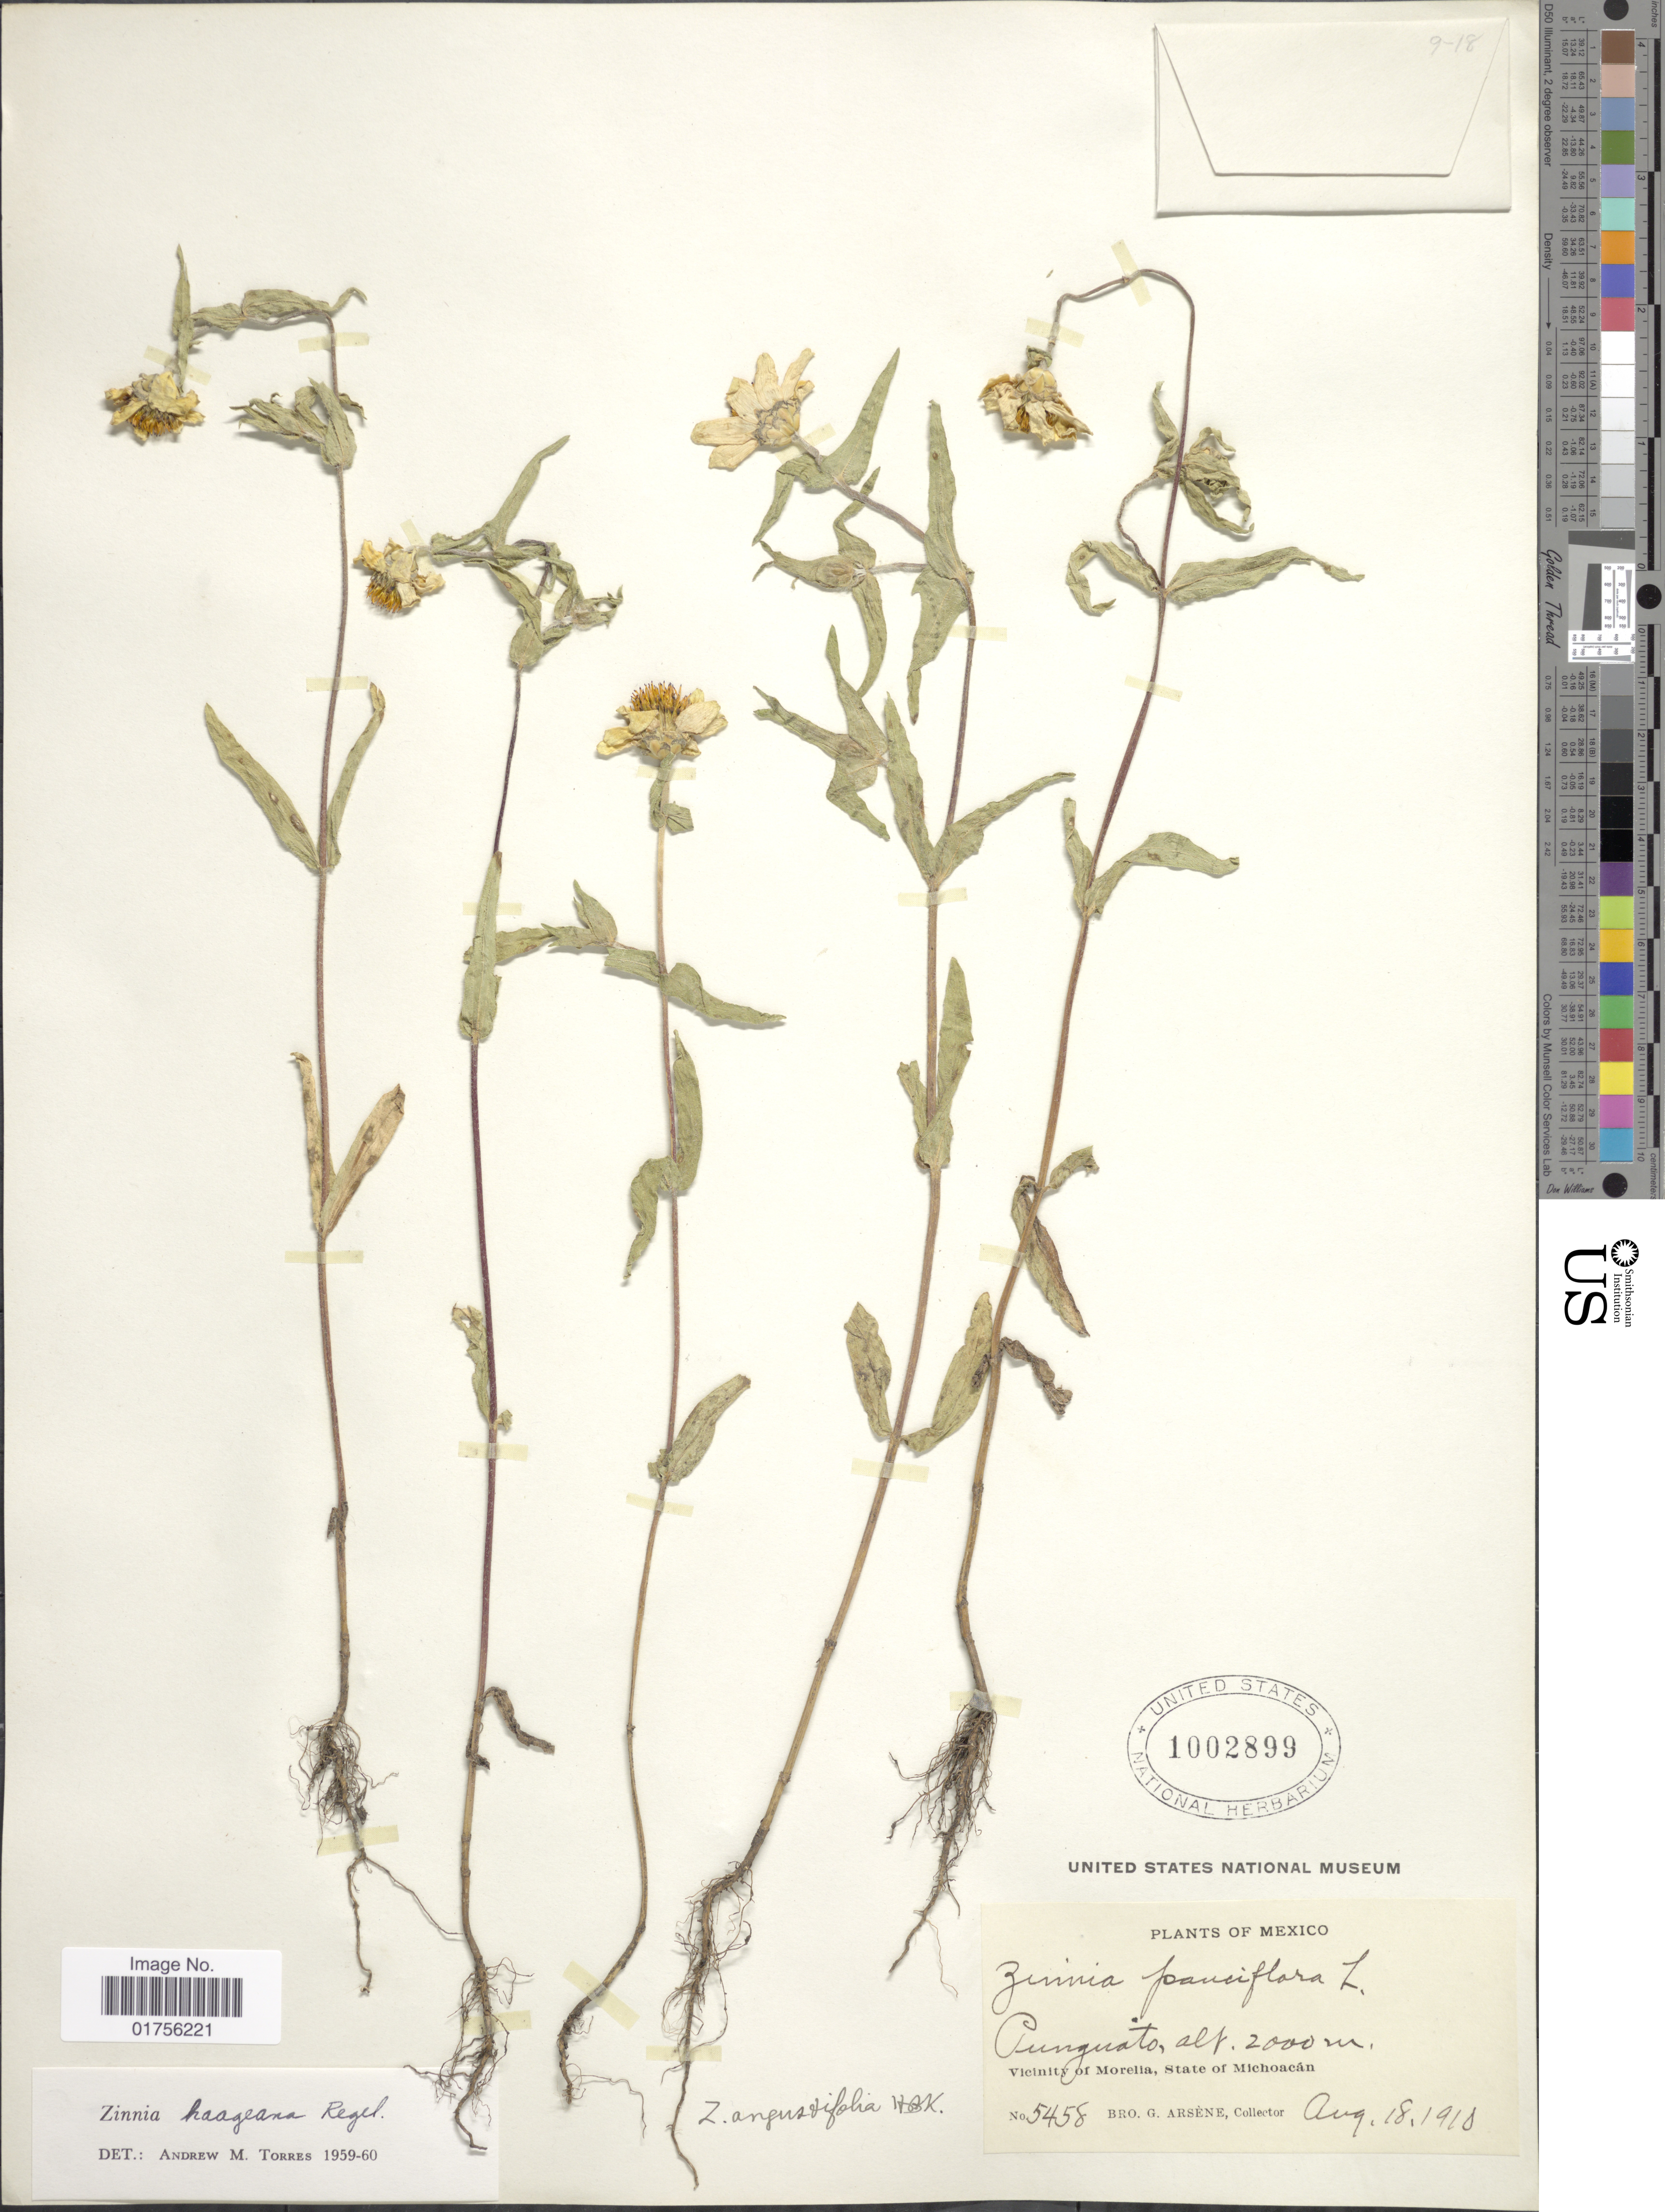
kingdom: Plantae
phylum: Tracheophyta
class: Magnoliopsida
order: Asterales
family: Asteraceae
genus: Zinnia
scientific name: Zinnia haageana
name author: Regel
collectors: Bro. G. Arsène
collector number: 5458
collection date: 1910-08-18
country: Mexico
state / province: Michoacán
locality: Punguato, Vicinity of Morelia, State of Michoacan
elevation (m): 2000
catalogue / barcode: US 1002899